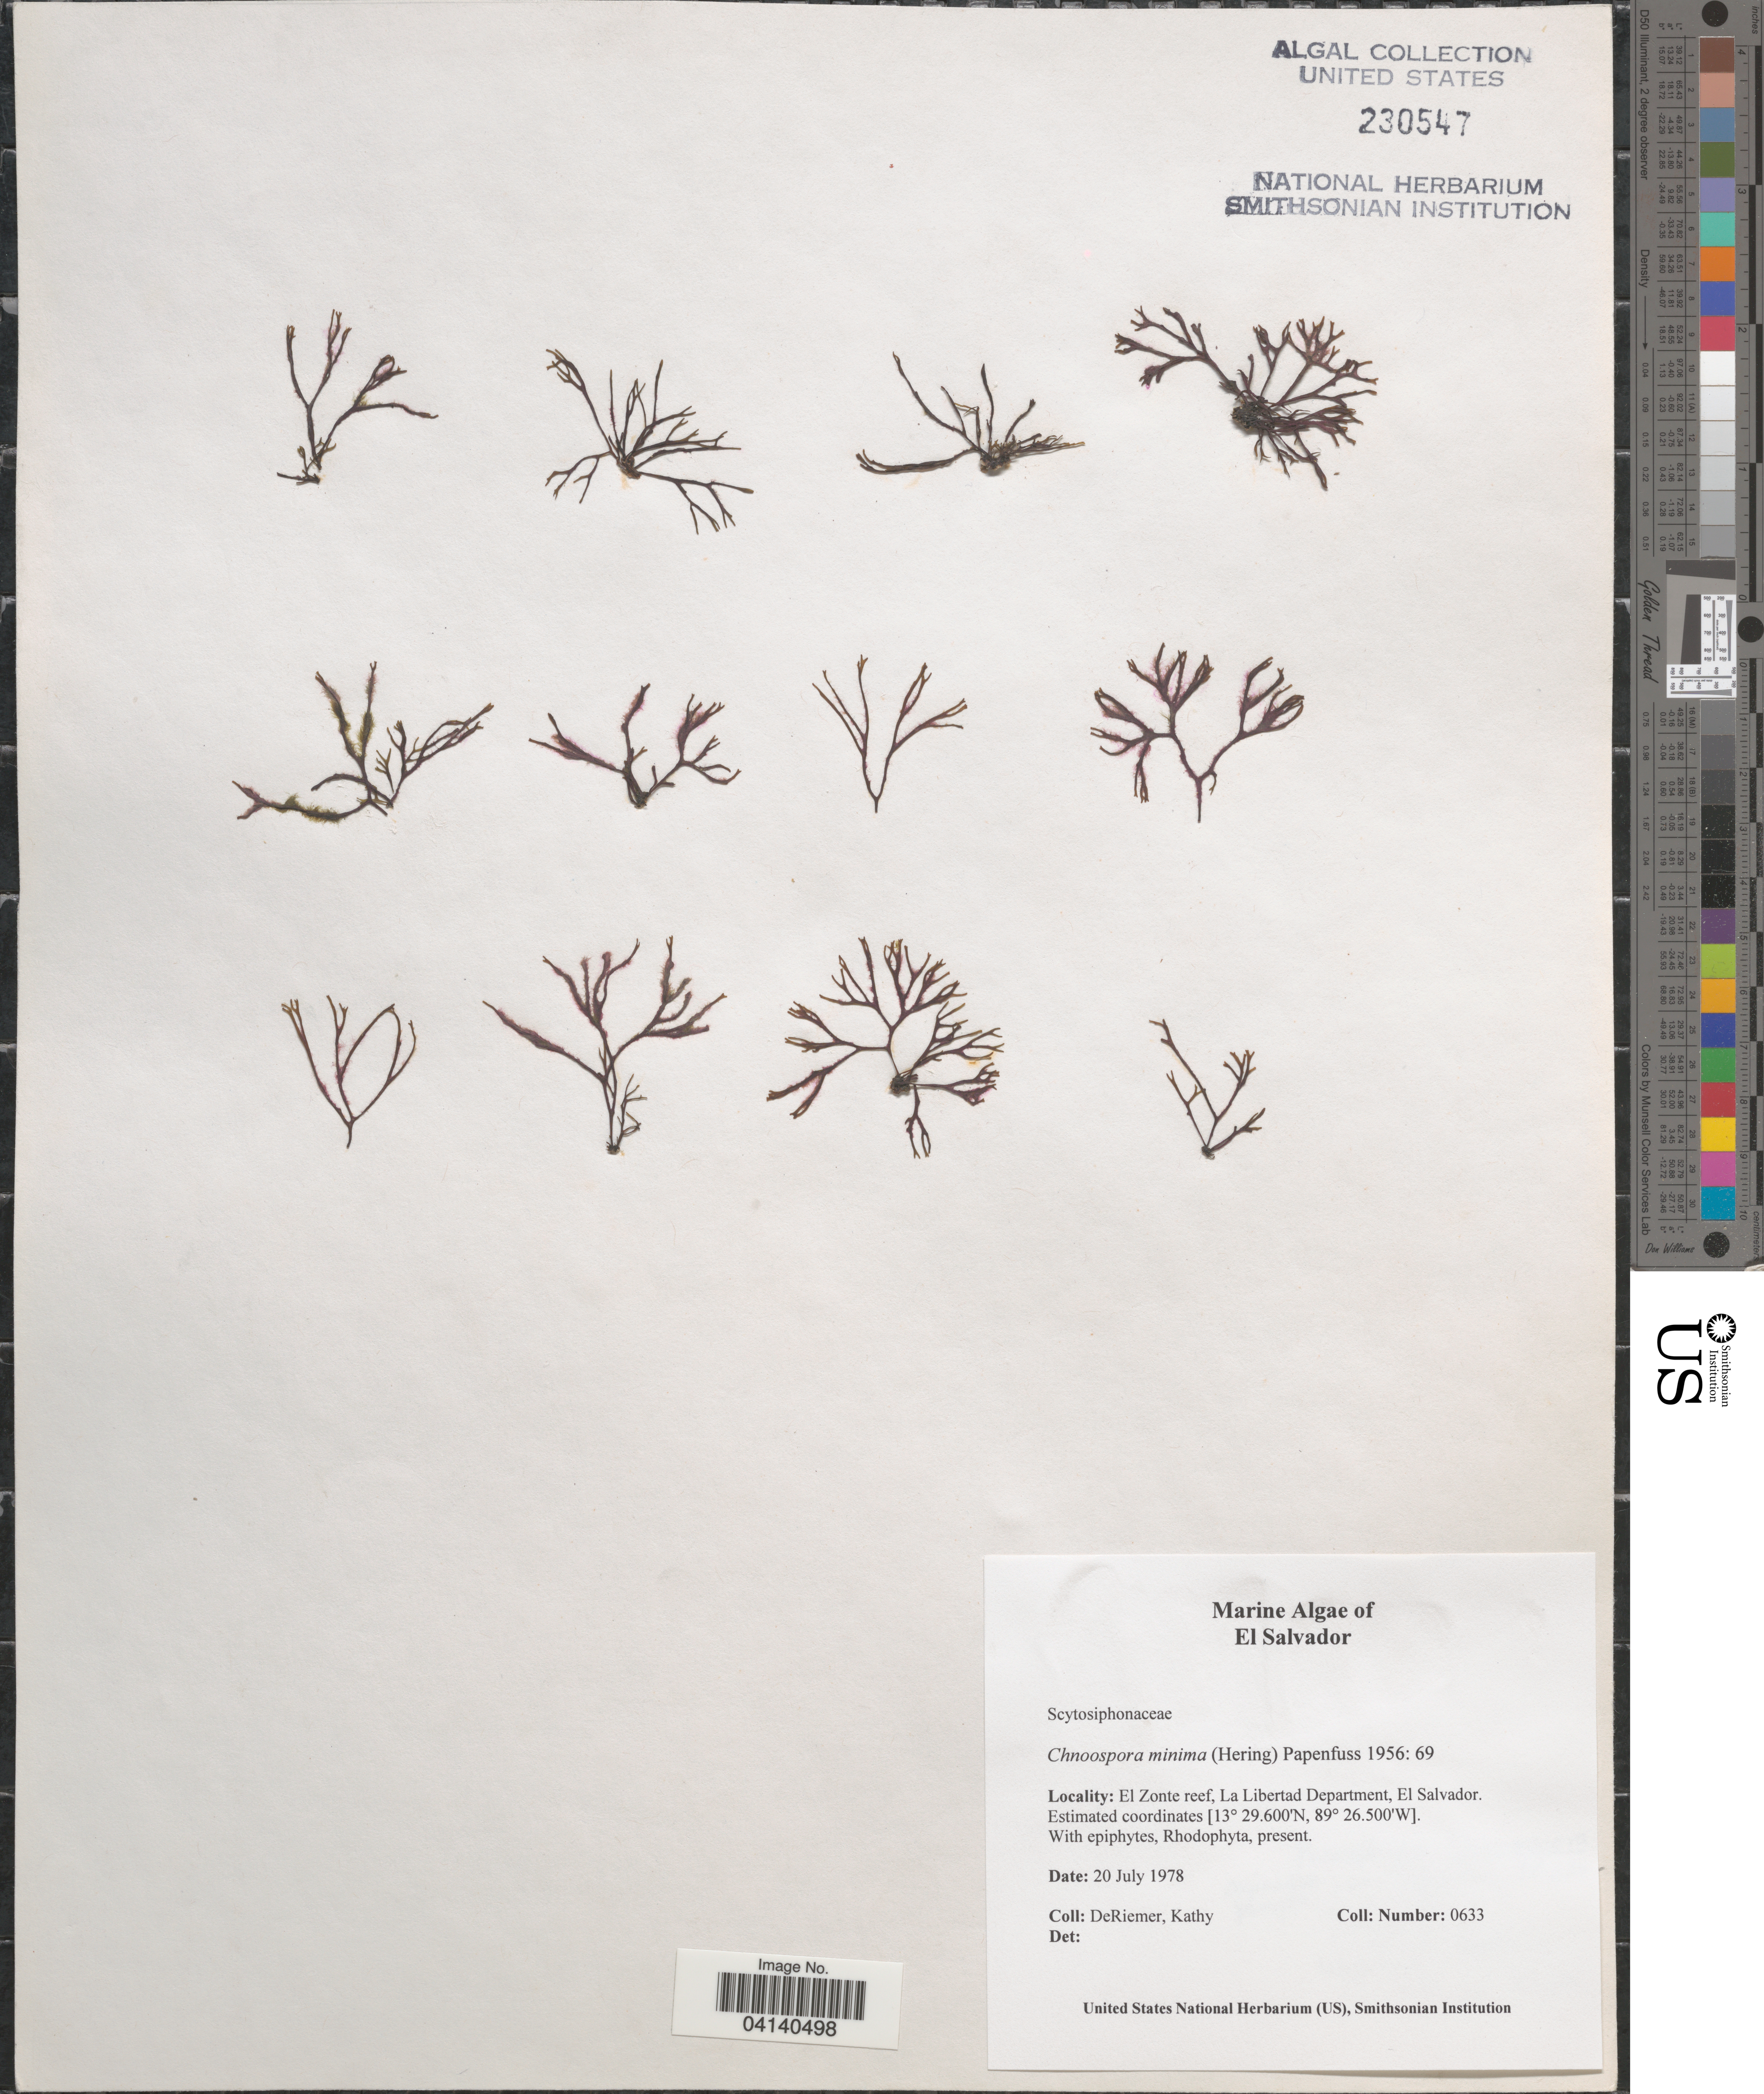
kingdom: Chromista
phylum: Ochrophyta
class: Phaeophyceae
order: Scytosiphonales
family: Scytosiphonaceae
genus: Chnoospora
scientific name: Chnoospora minima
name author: (Hering) Papenf.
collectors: K. DeRiemer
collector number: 0633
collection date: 1978-07-20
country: El Salvador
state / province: La Libertad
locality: El Zonte reef, La Libertad Department.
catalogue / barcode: US 230547